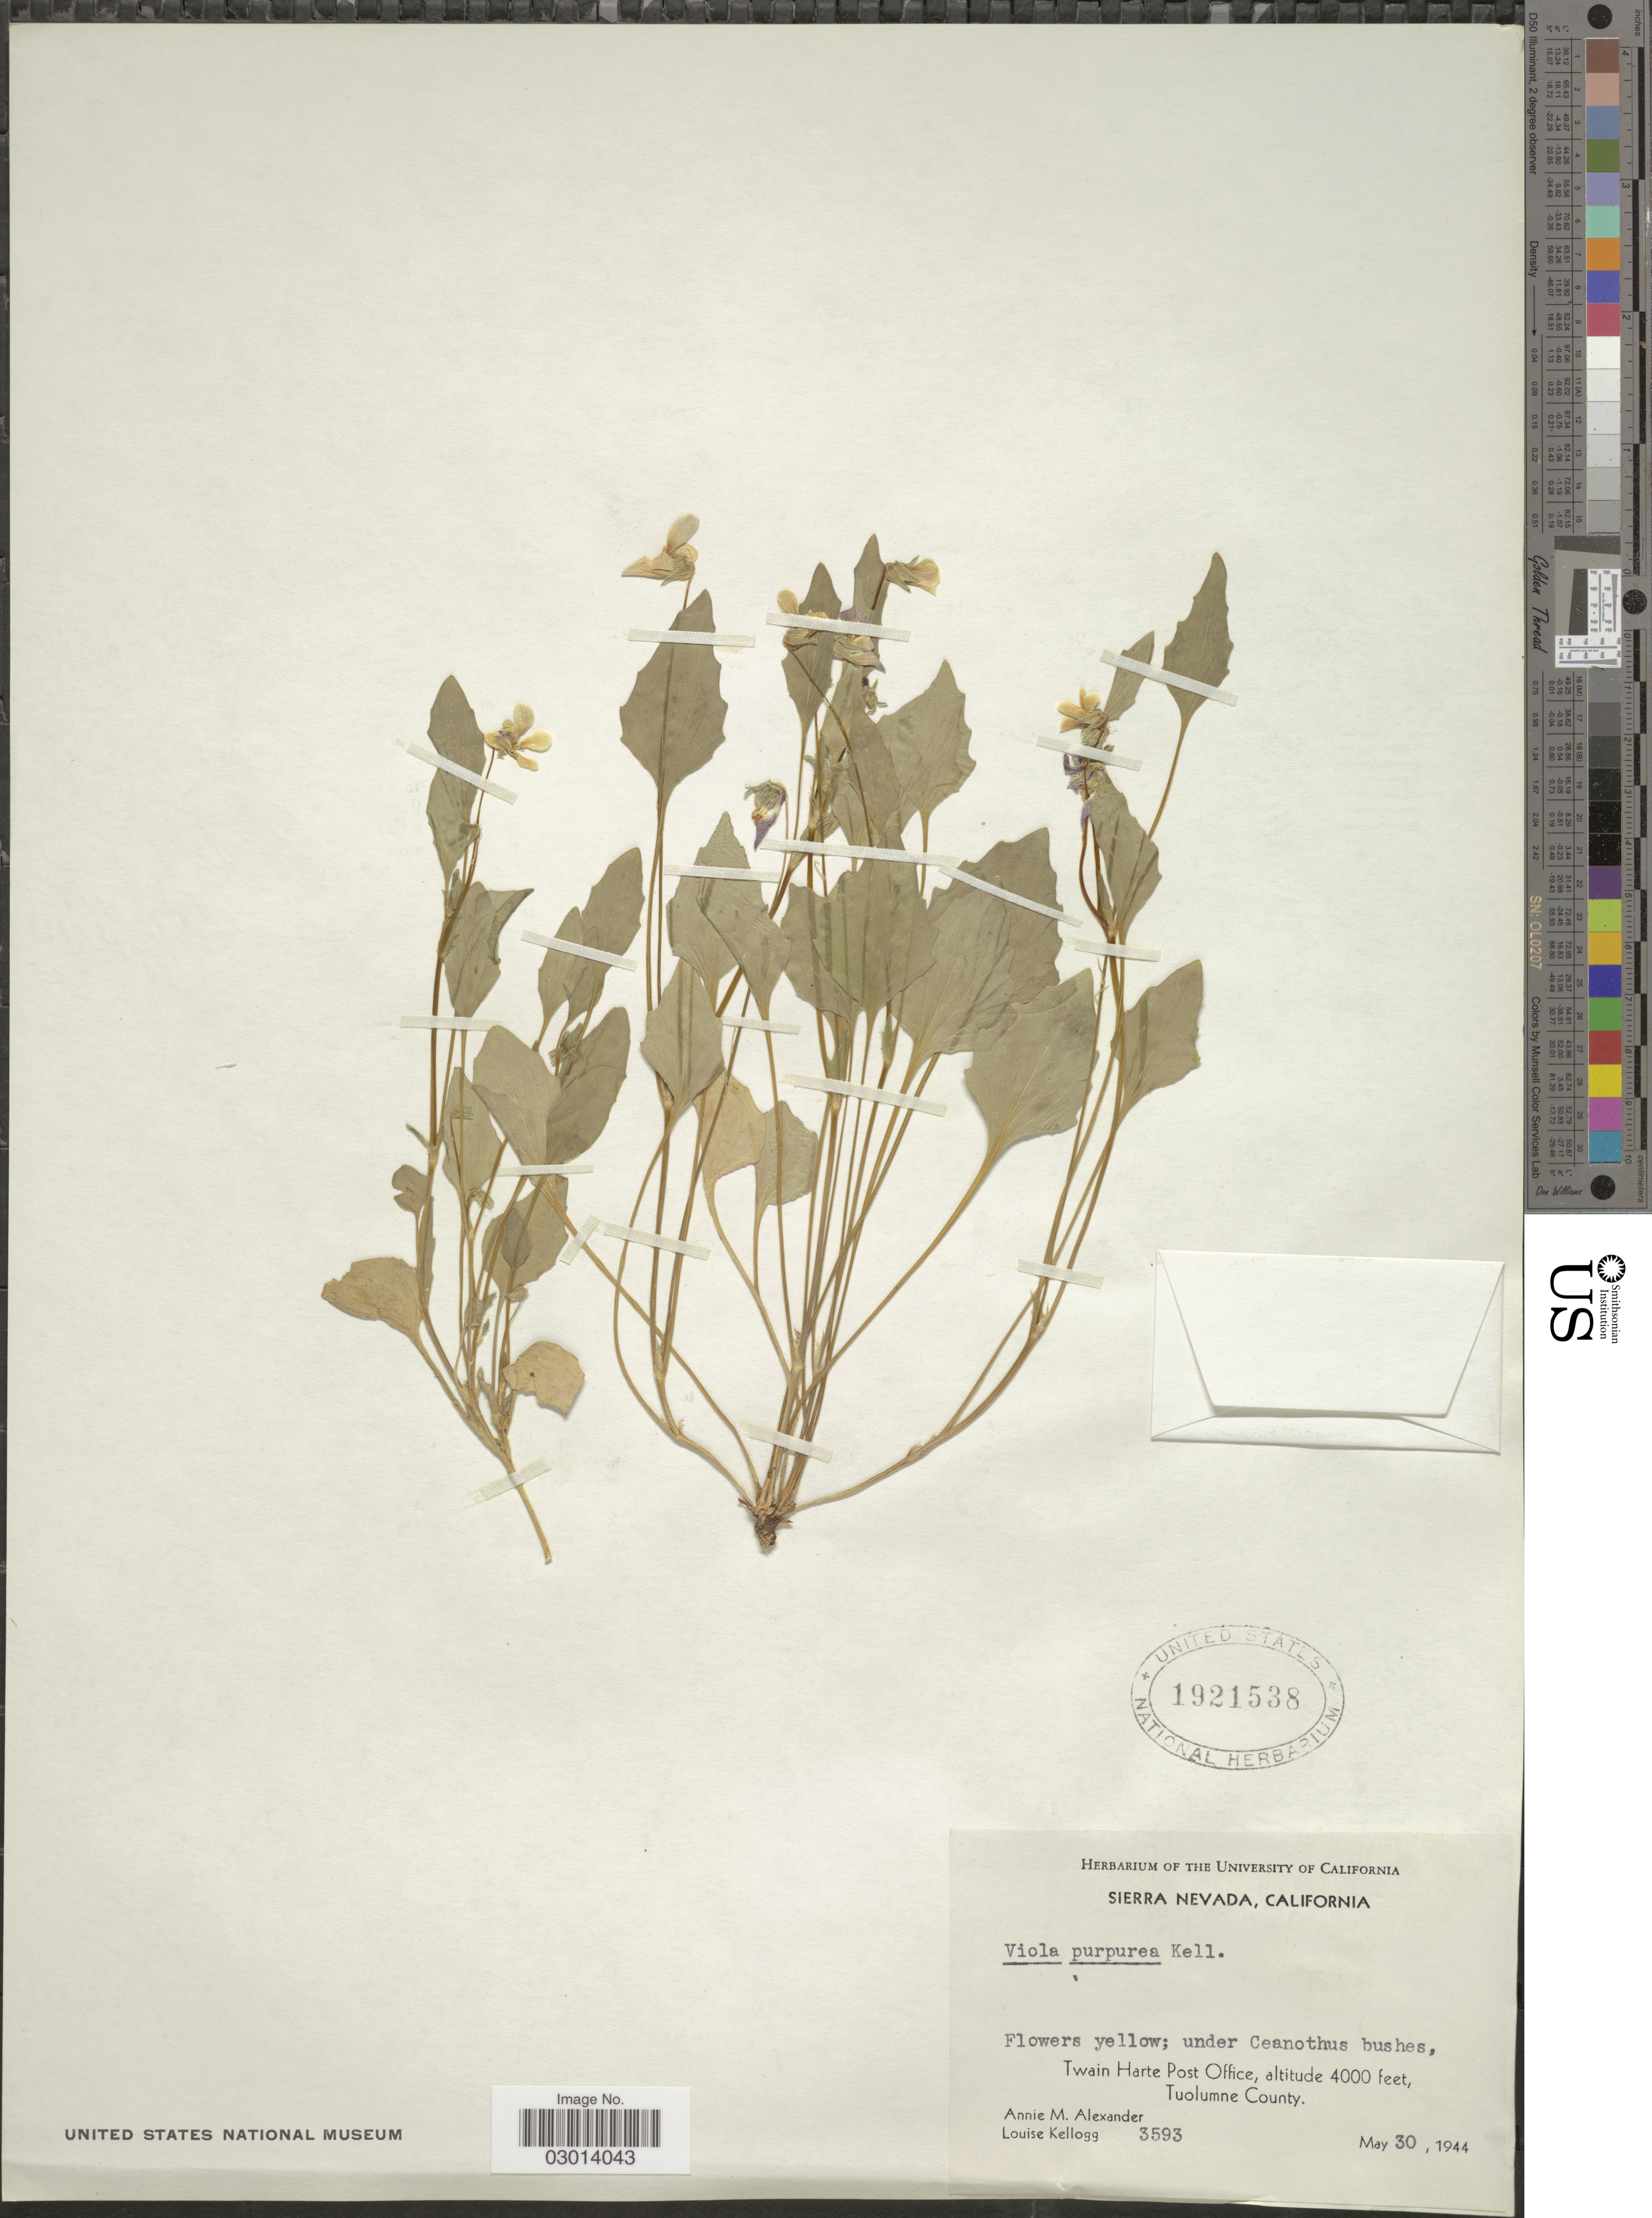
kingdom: Plantae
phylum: Tracheophyta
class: Magnoliopsida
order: Malpighiales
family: Violaceae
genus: Viola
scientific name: Viola purpurea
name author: Kellogg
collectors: A. M. Alexander & L. Kellogg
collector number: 3593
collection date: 1944-05-30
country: United States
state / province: California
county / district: Tuolumne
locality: Sierra Nevada, California. Twain Harte Post Office. Tuolumne County.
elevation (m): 1219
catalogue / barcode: US 1921538